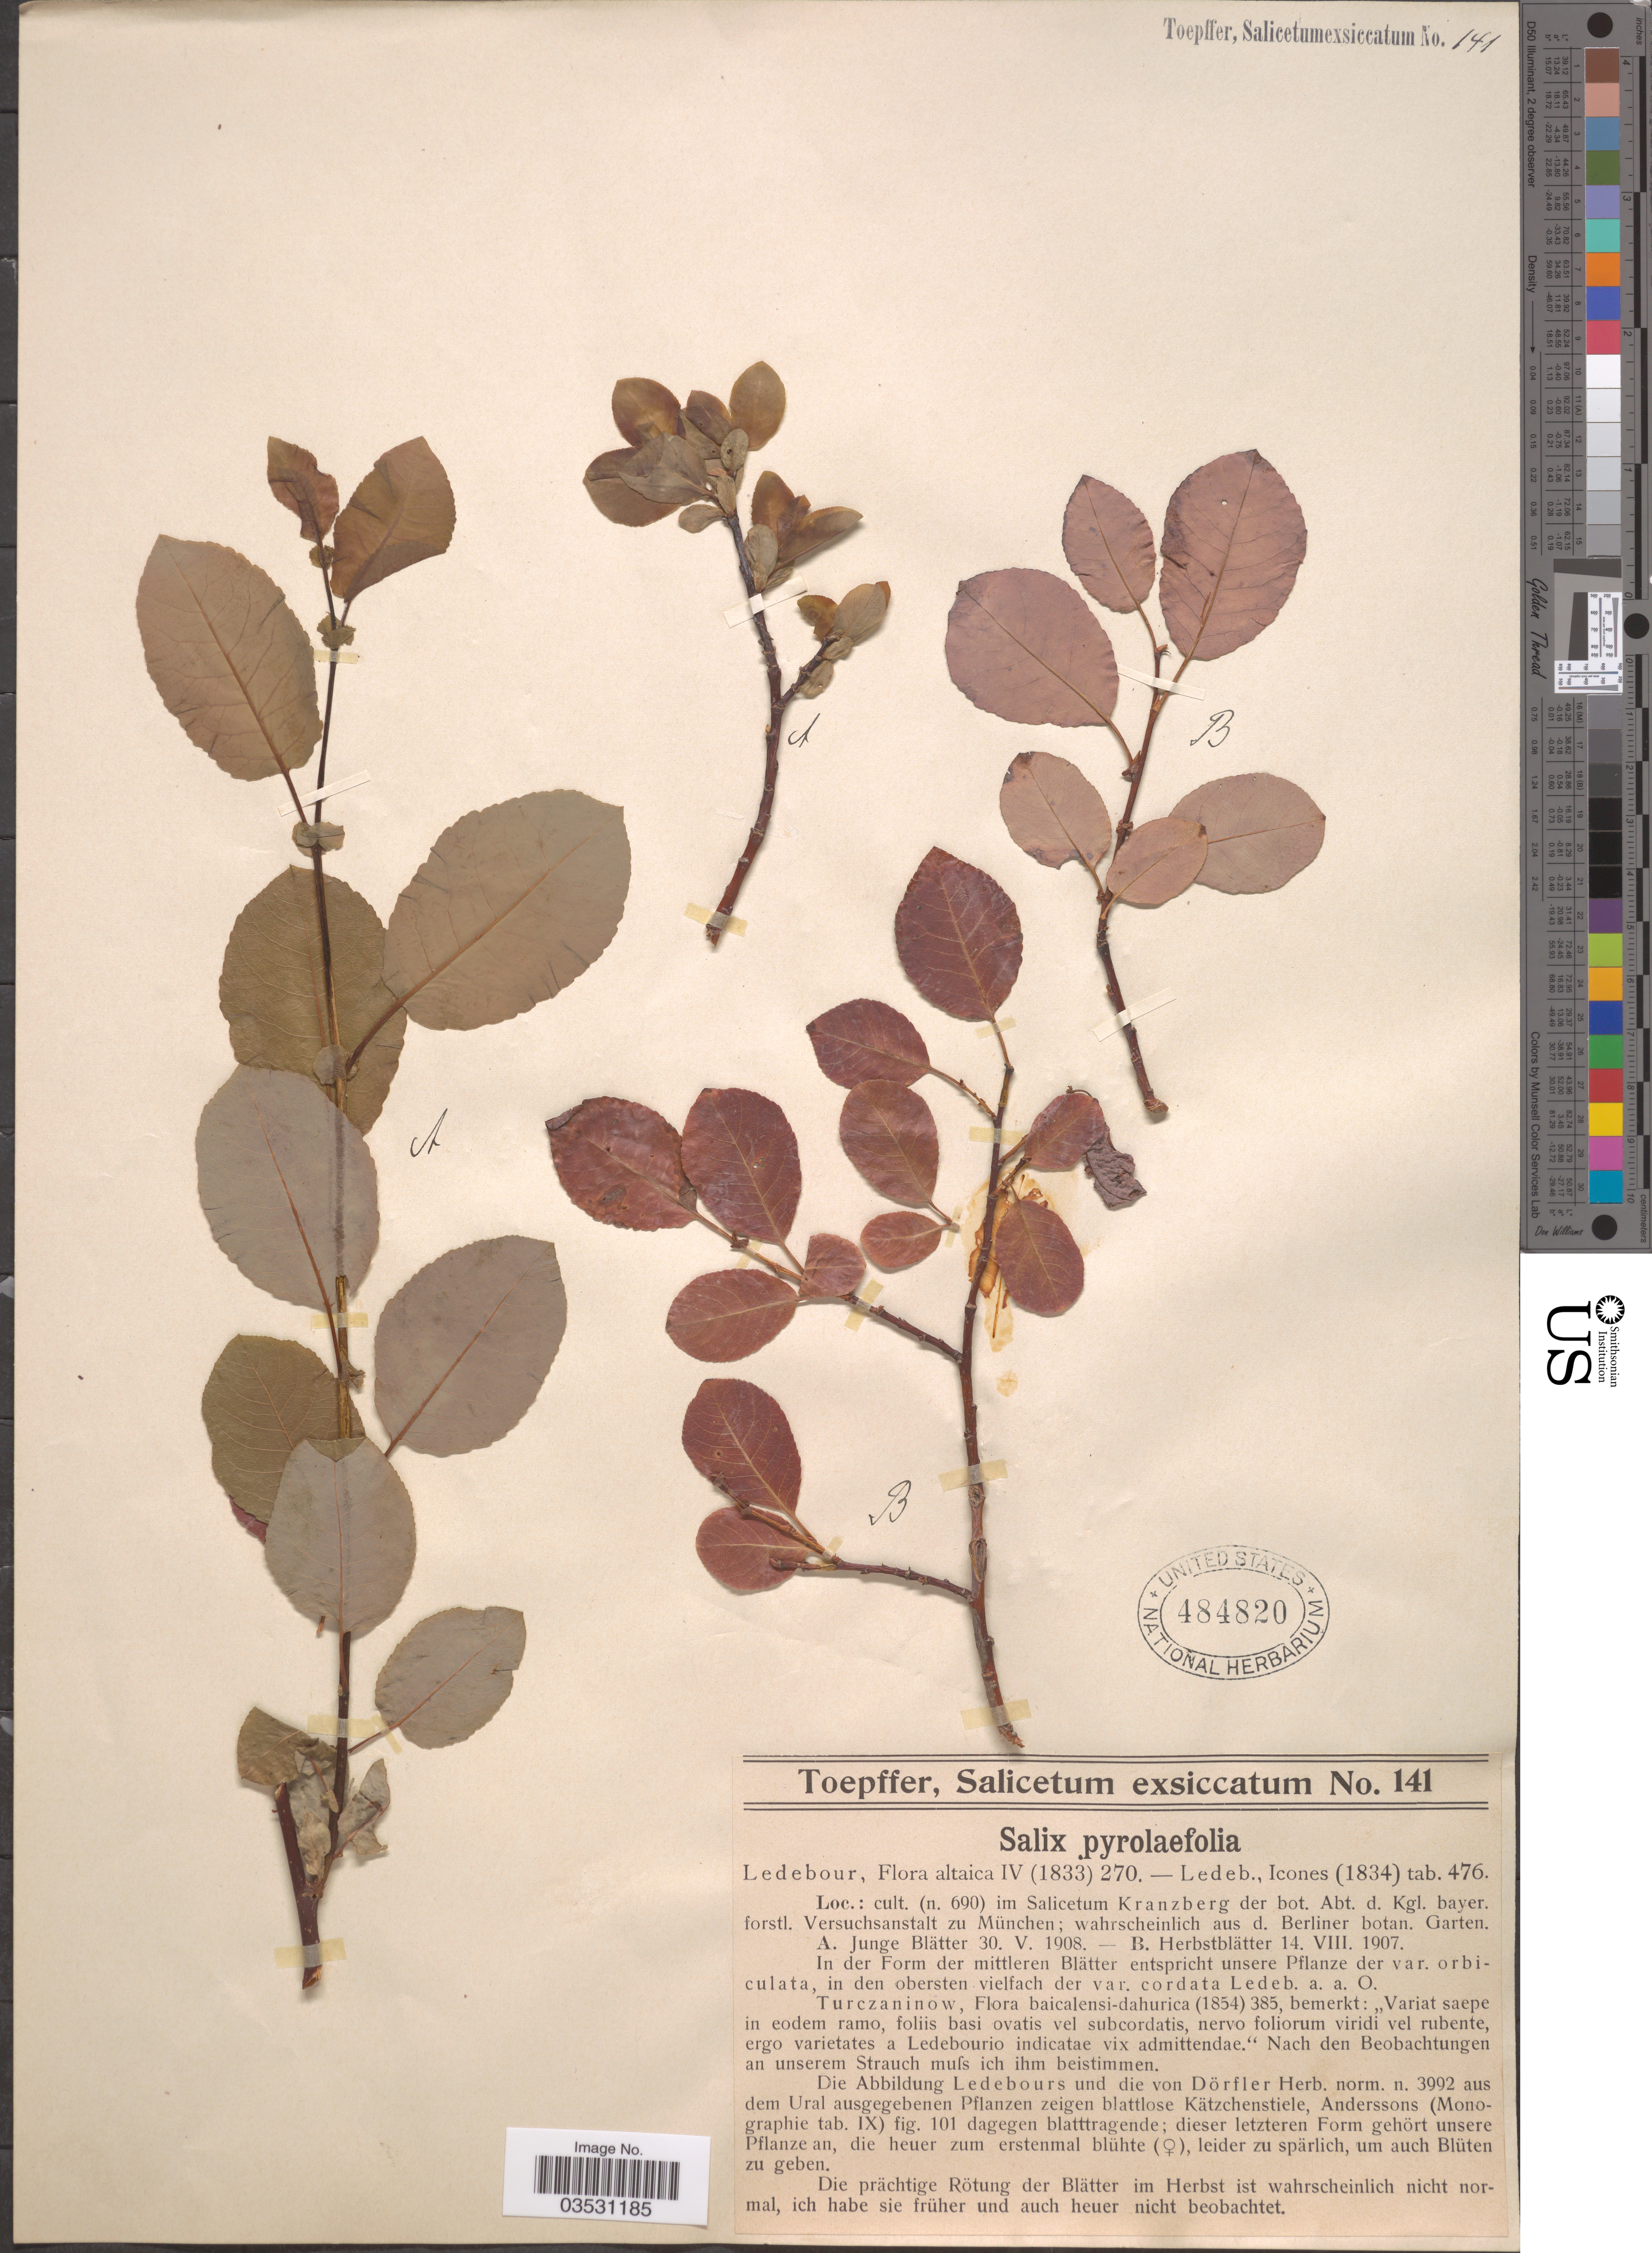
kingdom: Plantae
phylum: Tracheophyta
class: Magnoliopsida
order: Malpighiales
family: Salicaceae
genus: Salix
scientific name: Salix pyrolaefolia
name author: Schleich.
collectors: A. Toepffer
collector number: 141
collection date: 1907-08-14/1908-05-30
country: Germany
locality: Cult. (n. 690) im Salicetum Kranzberg der bot. Abt. d. Kgl. bayer. forstl. Versuchsanstalt zu München; wahrscheinlich aus d. Berliner botan. Garten.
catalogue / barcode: US 484820